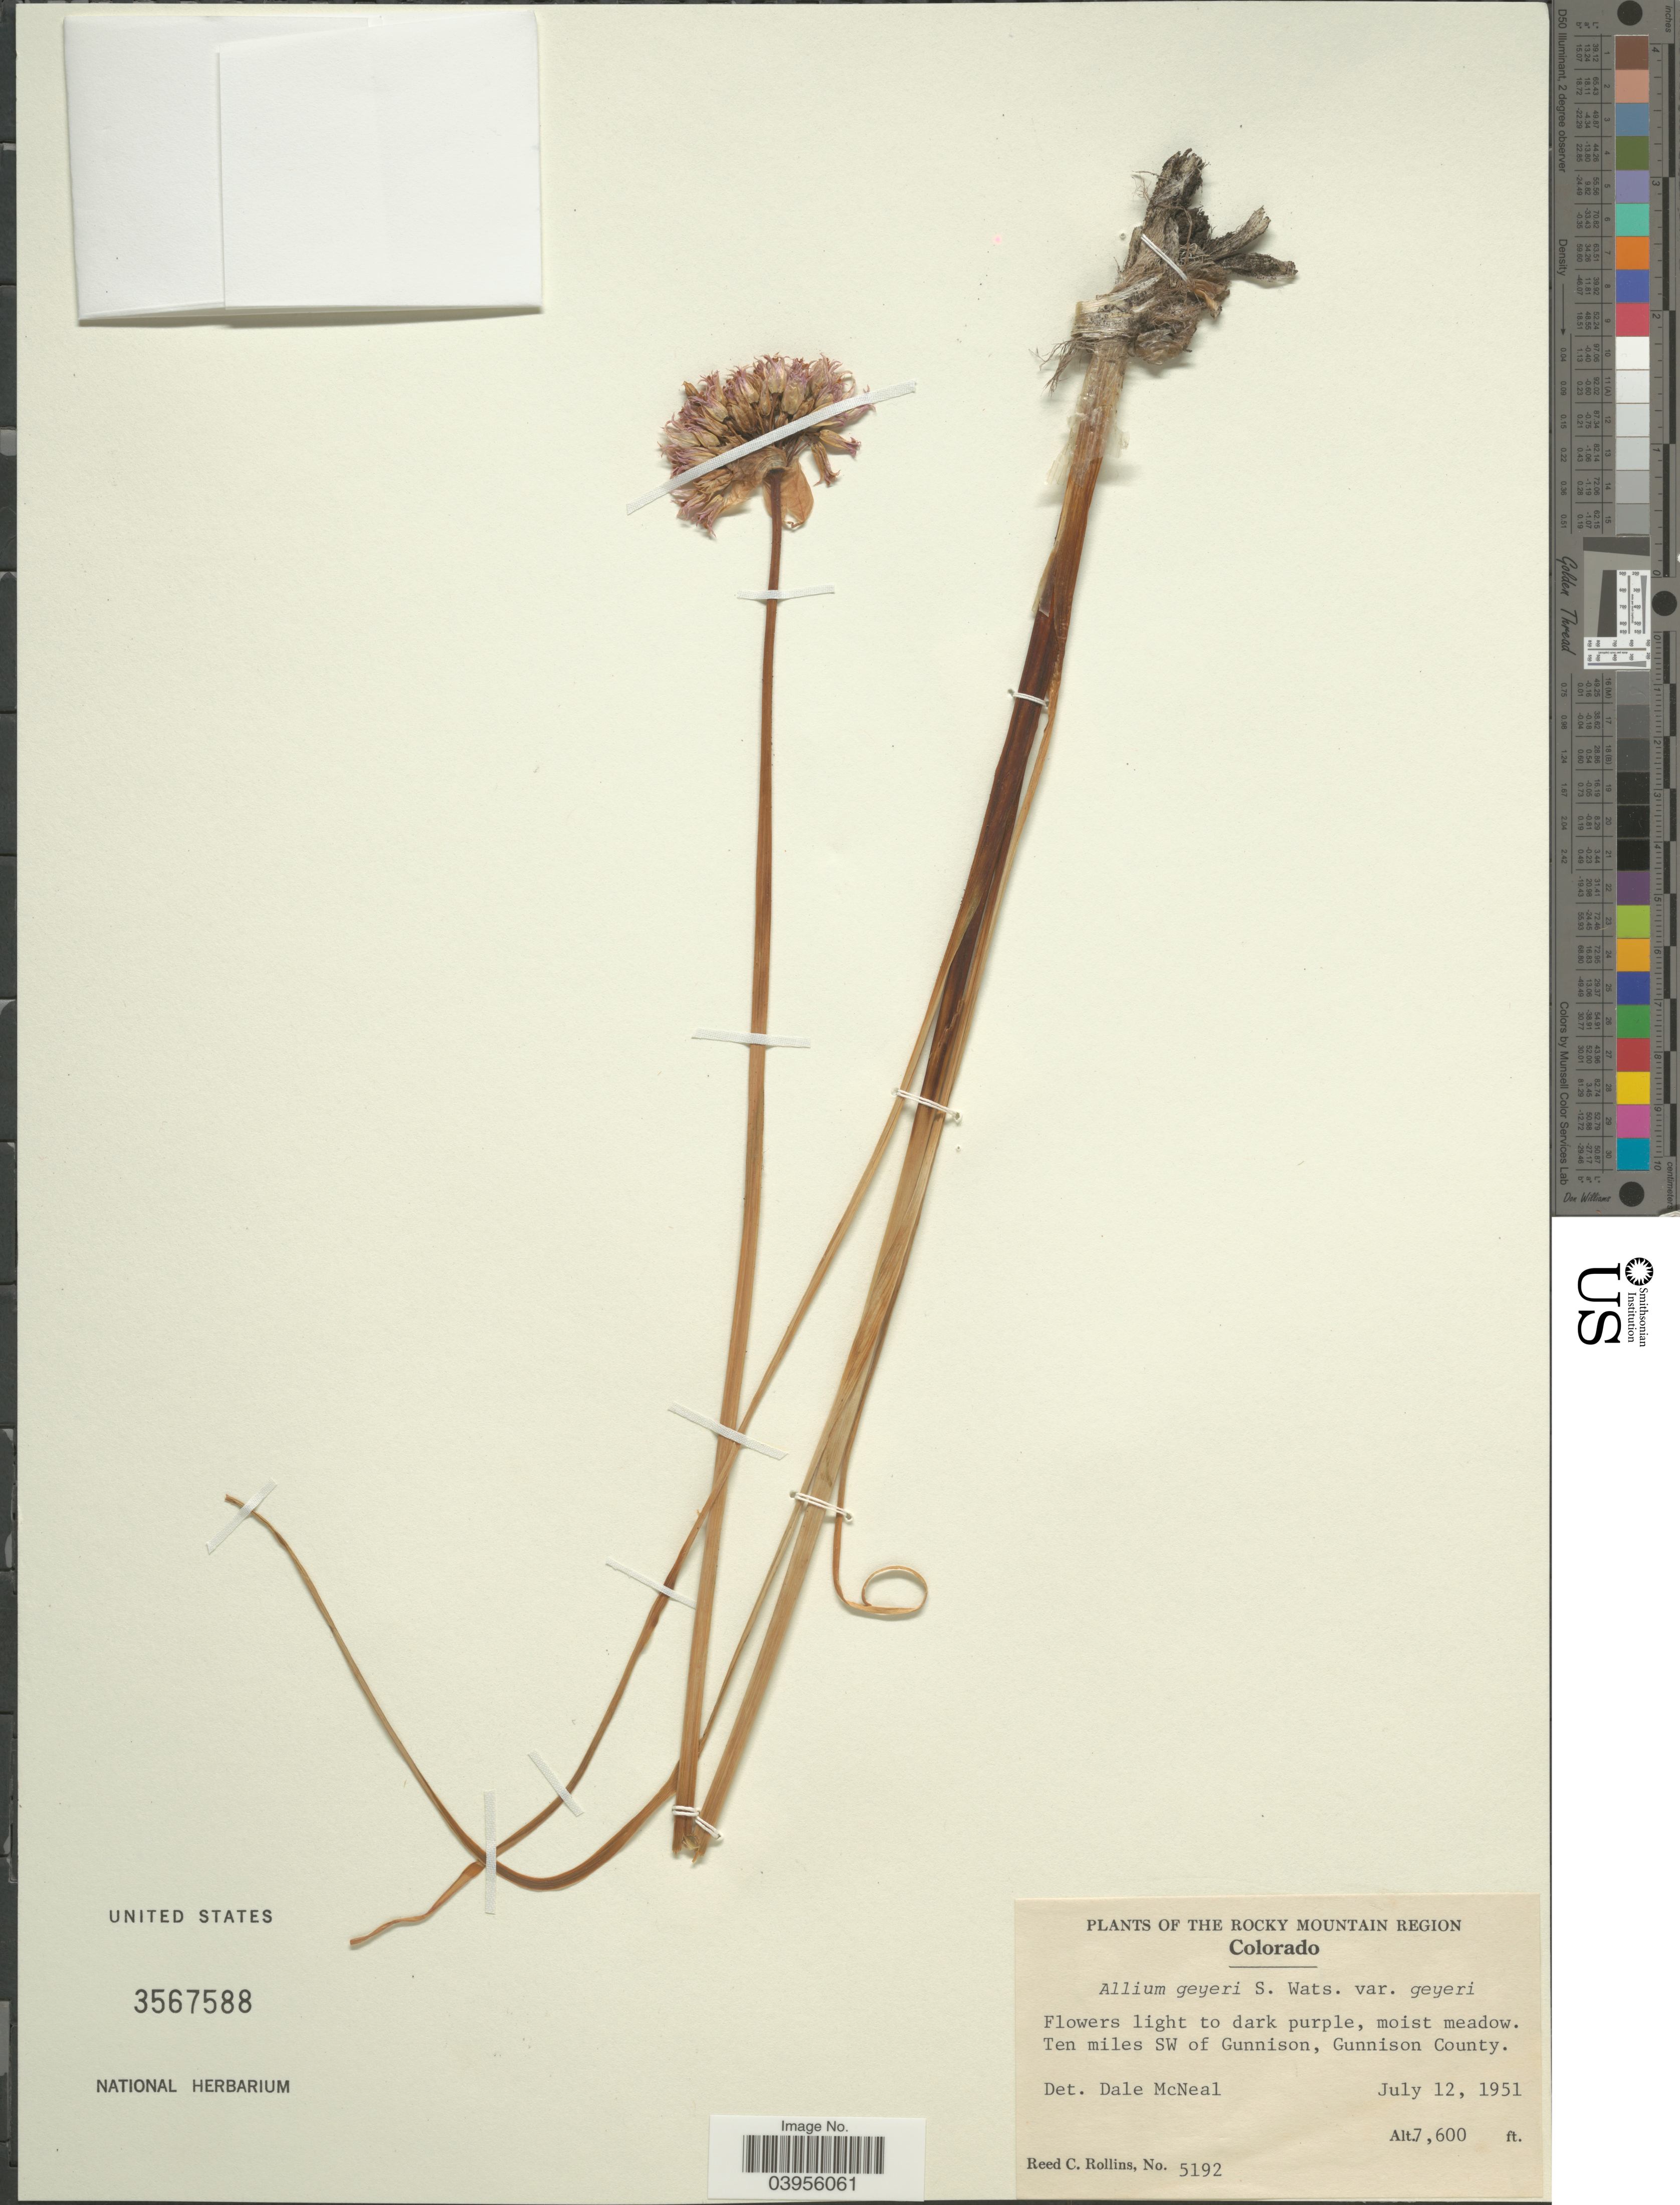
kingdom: Plantae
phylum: Tracheophyta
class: Liliopsida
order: Asparagales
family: Amaryllidaceae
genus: Allium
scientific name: Allium geyeri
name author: S. Watson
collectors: R. C. Rollins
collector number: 5192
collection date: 1951-07-12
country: United States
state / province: Colorado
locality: The Rocky Mountain Region. Ten miles SW of Gunnison, Gunnison County.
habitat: moist meadow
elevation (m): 2316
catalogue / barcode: US 3567588